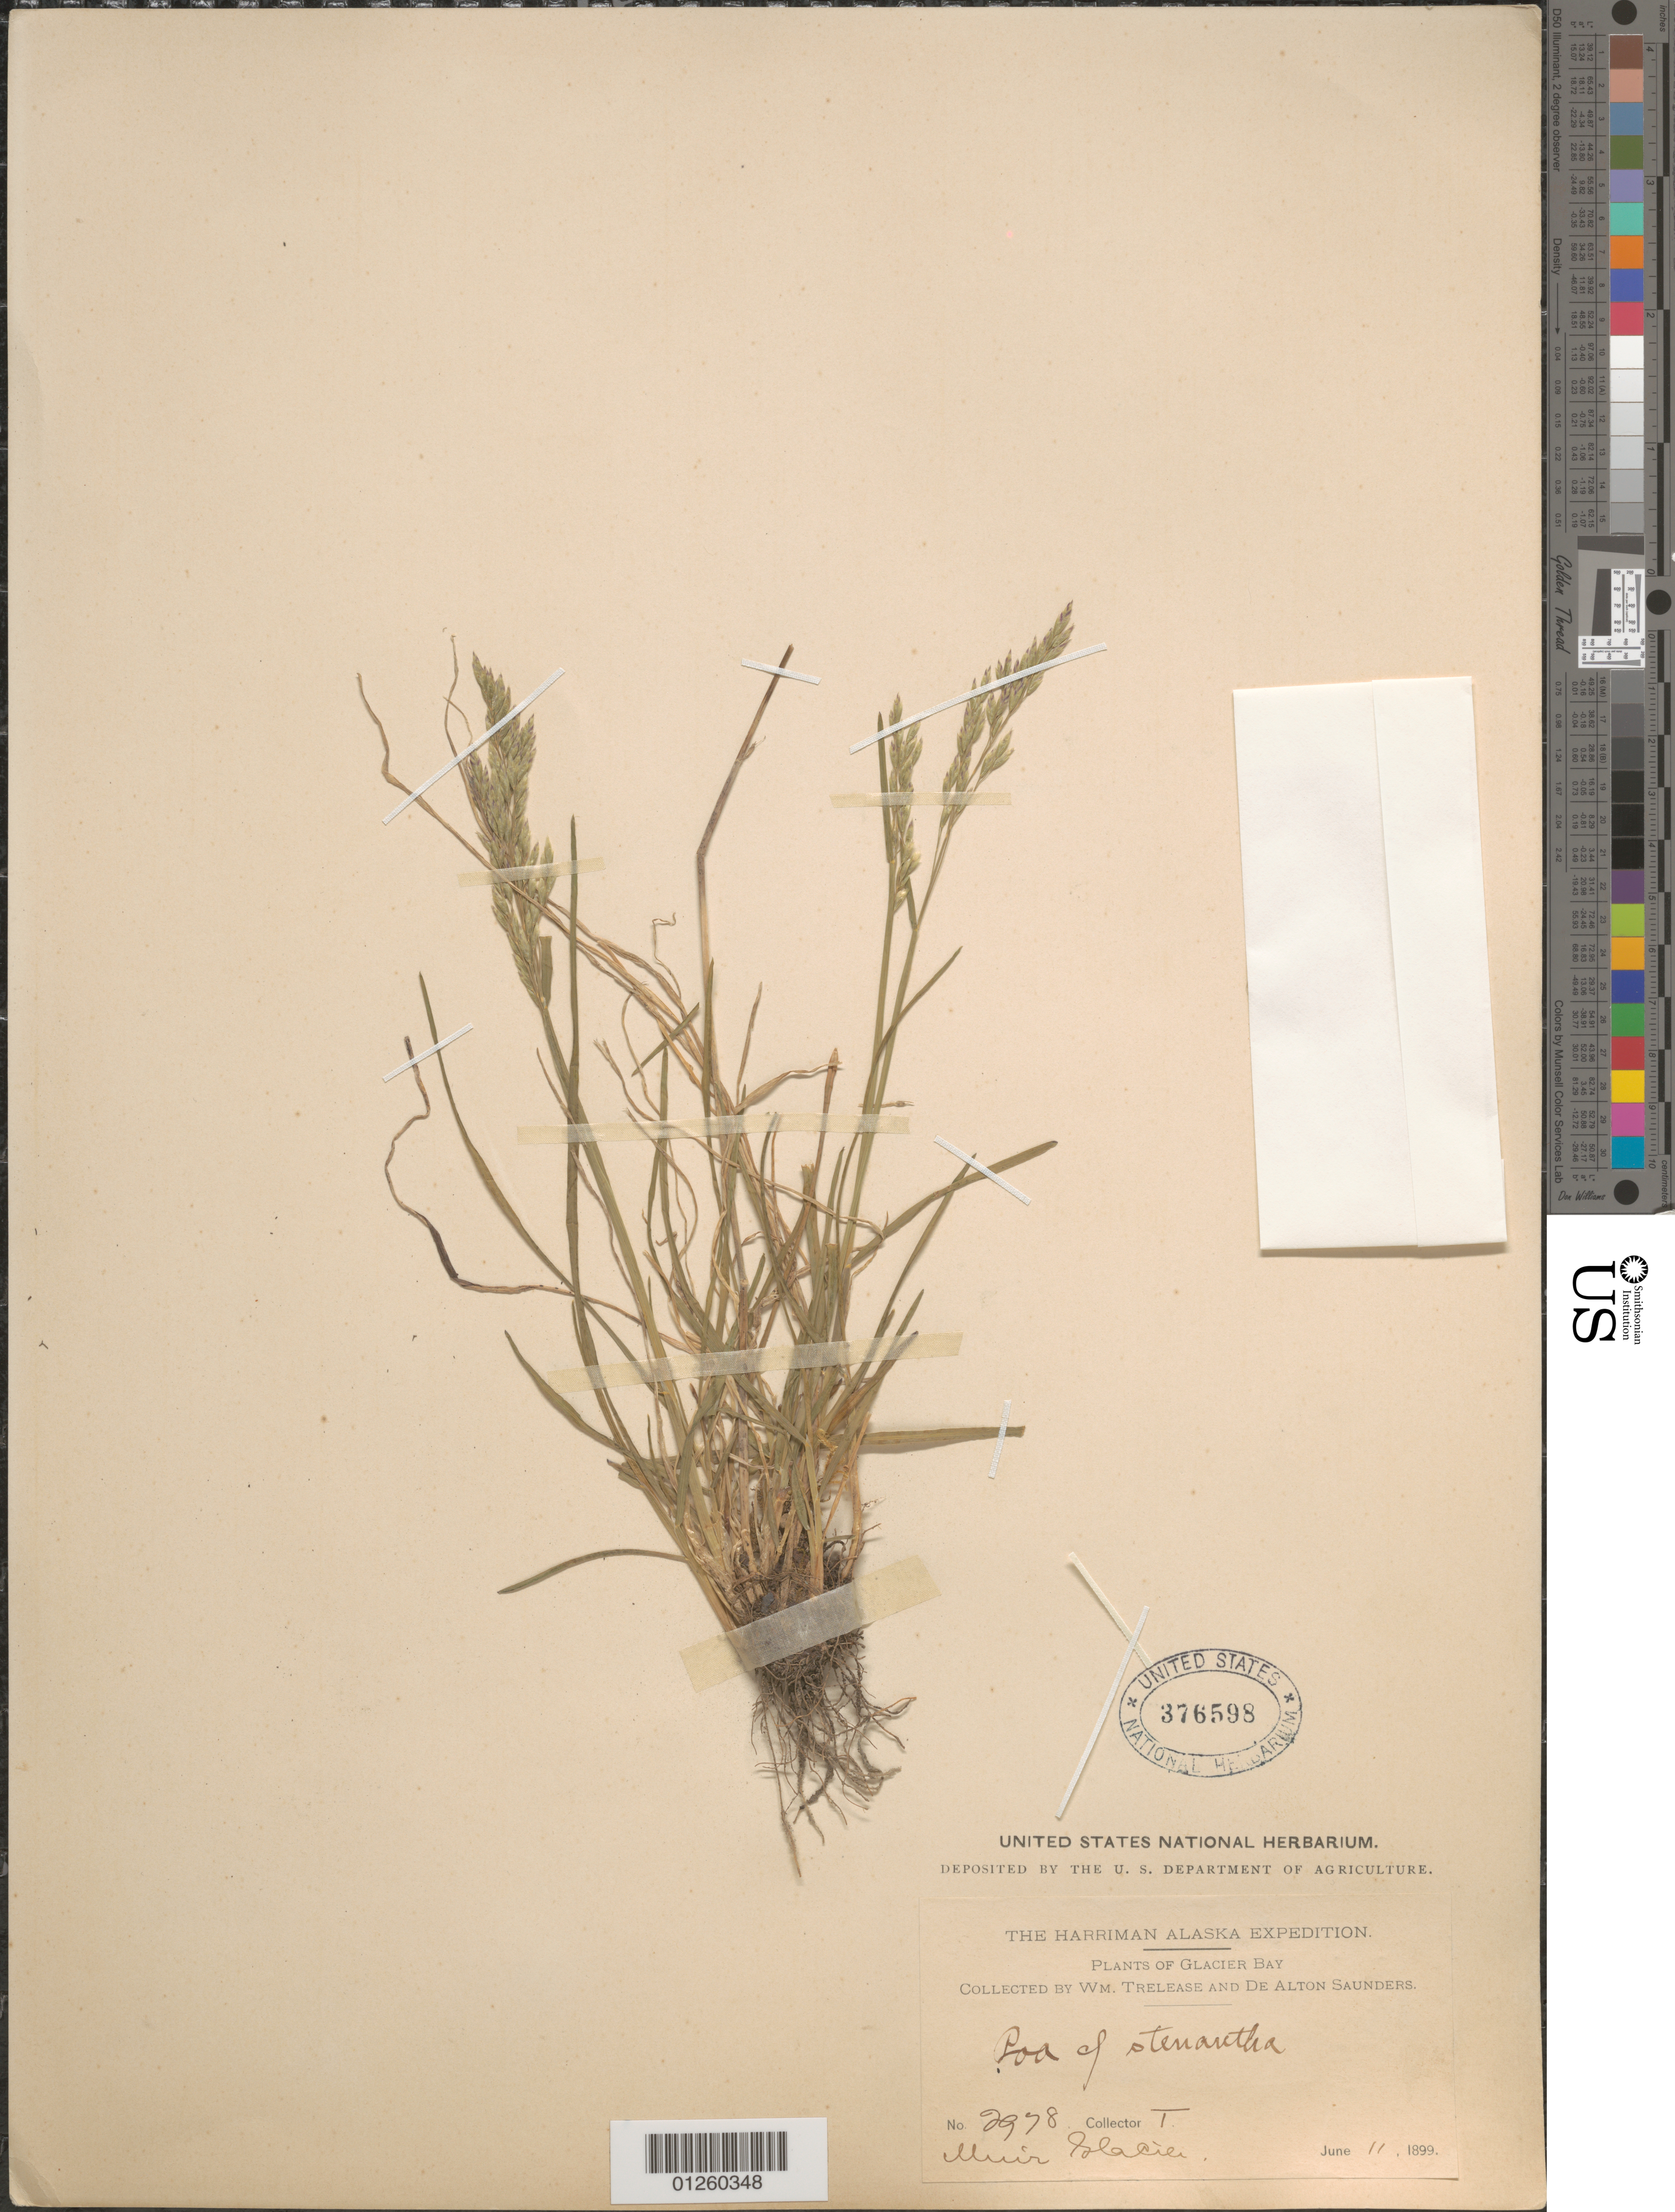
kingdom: Plantae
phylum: Tracheophyta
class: Liliopsida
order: Poales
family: Poaceae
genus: Poa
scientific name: Poa stenantha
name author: Trin.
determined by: Soreng, Robert J., Research Associate (BOT), Smithsonian Institution - National Museum of Natural History (UNITED STATES)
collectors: W. Trelease & D. A. Saunders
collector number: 2978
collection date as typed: June 11, 1899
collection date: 1899-06-11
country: United States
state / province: Alaska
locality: Muir Glacier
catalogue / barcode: US 376598